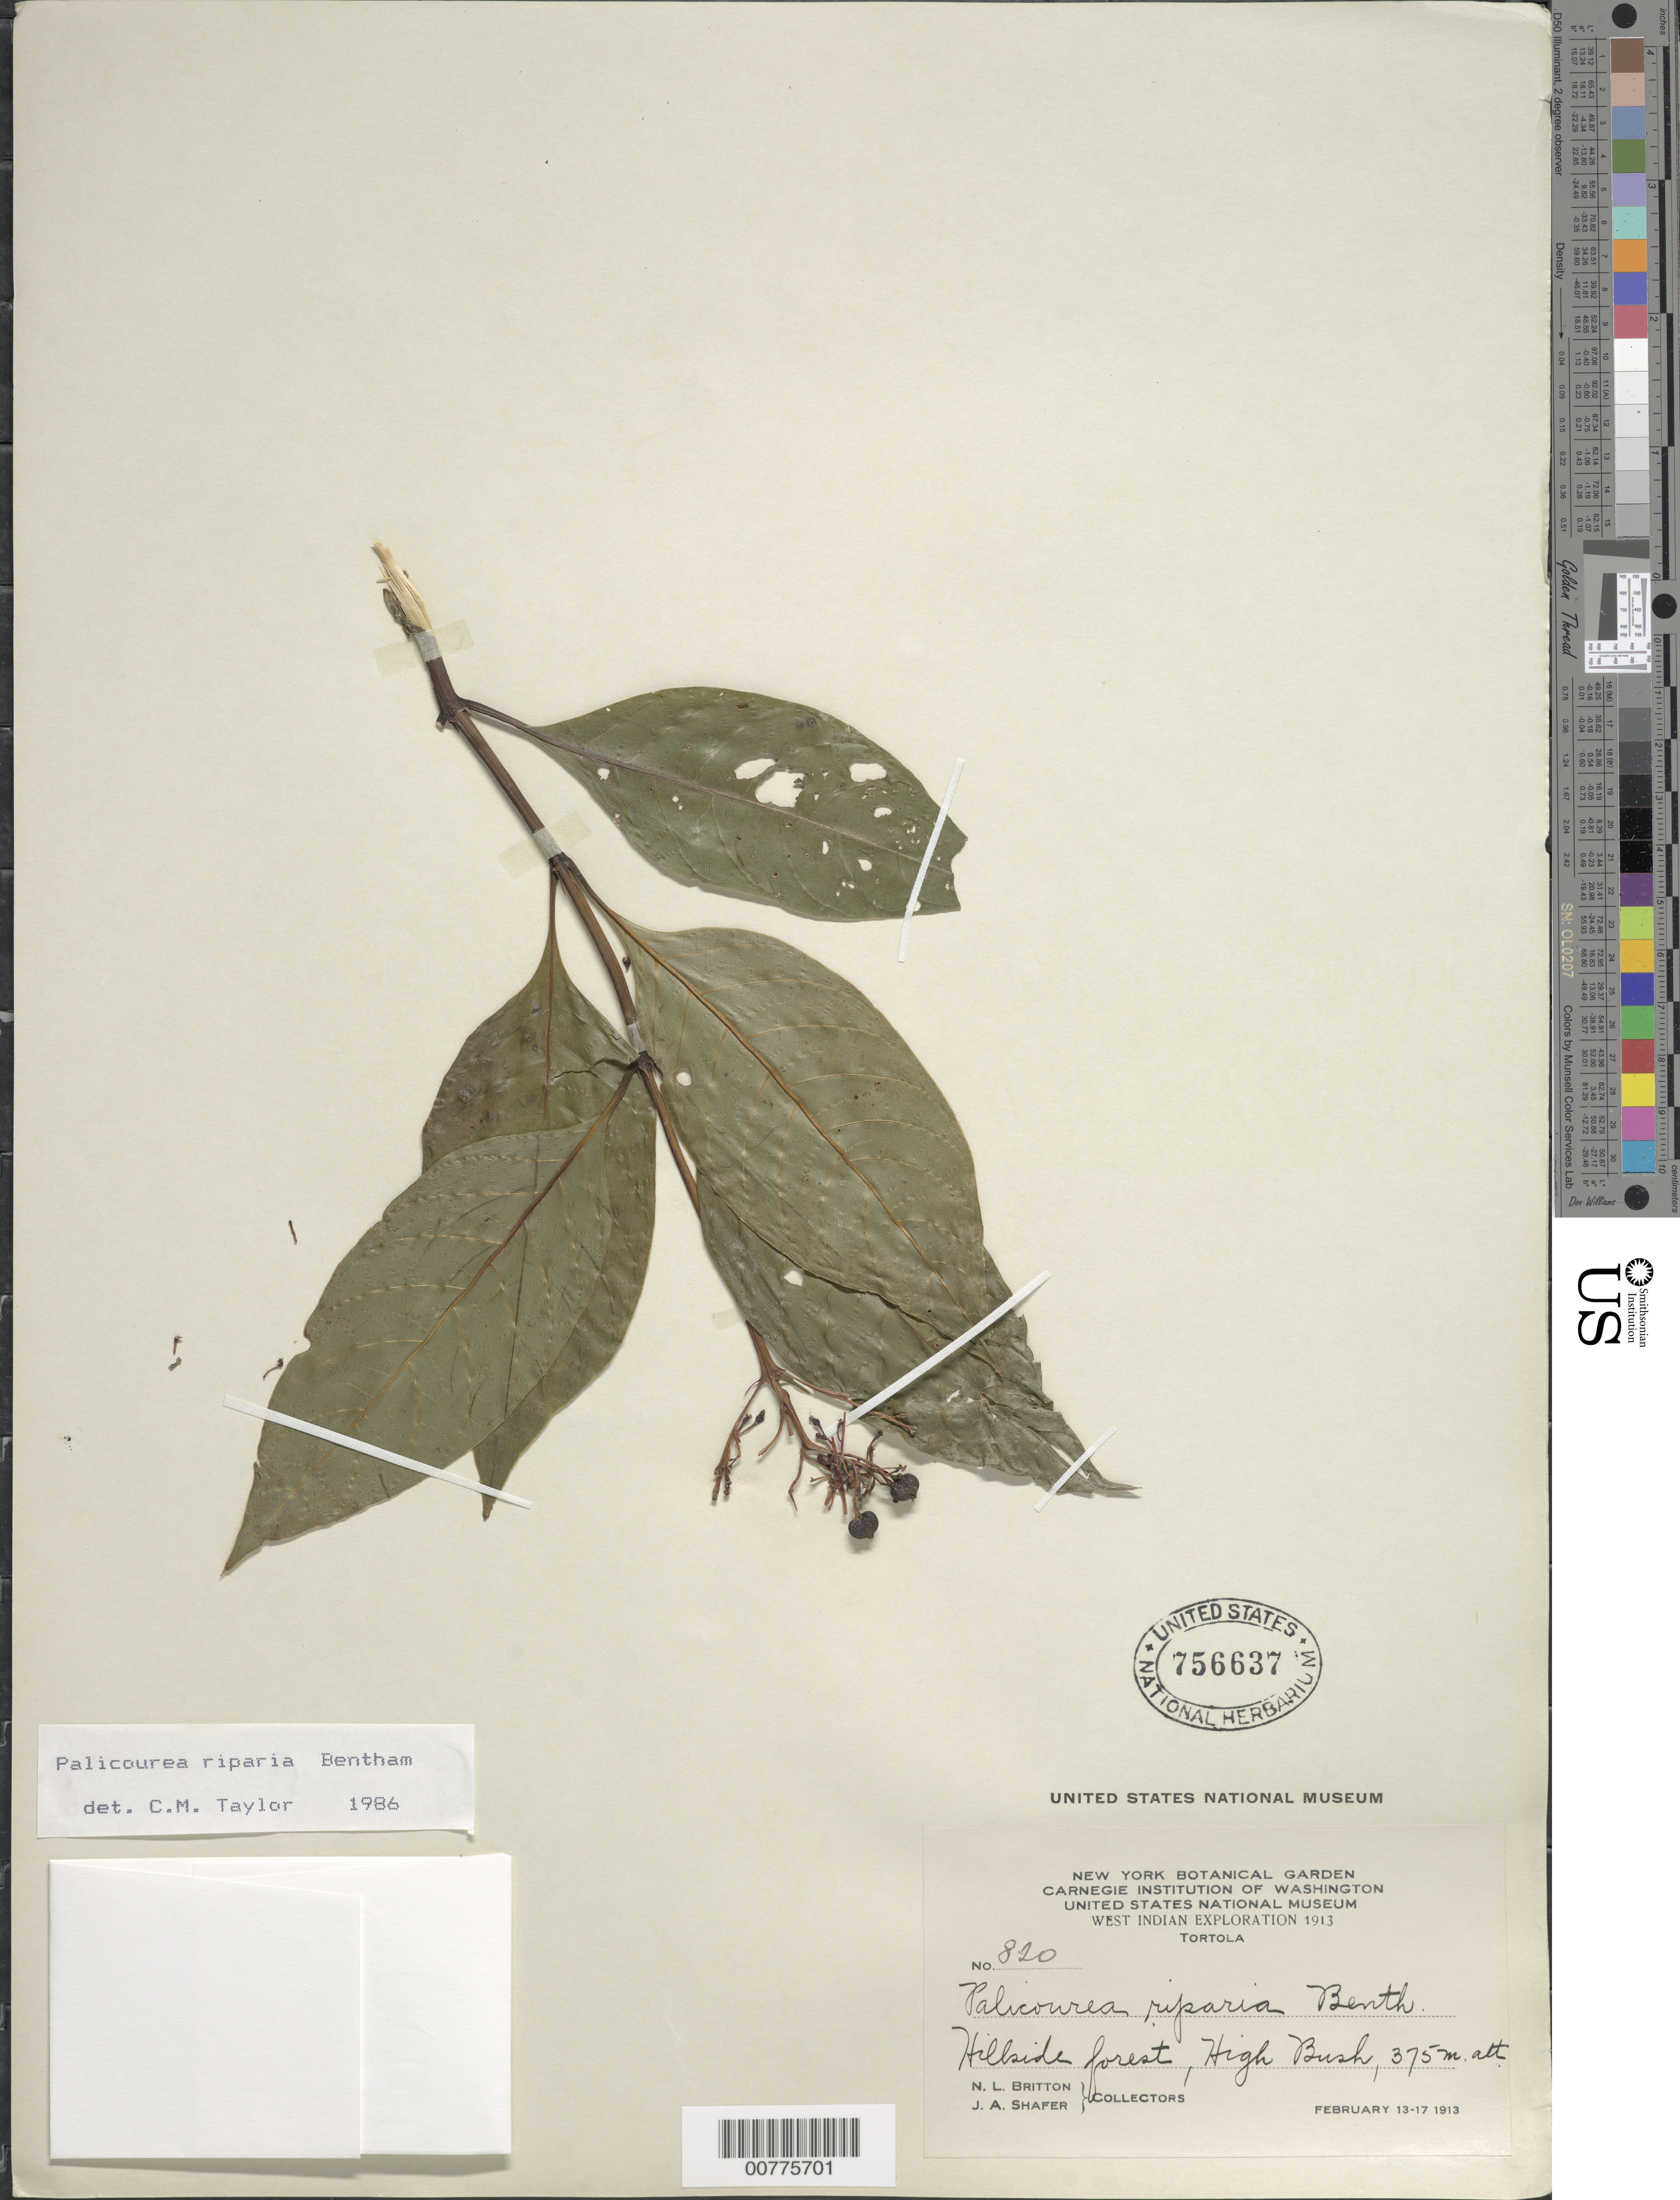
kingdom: Plantae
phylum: Tracheophyta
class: Magnoliopsida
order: Gentianales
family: Rubiaceae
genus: Palicourea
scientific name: Palicourea croceoides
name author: Desv. ex Ham.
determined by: Taylor, Charlotte M.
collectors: N. Britton & J. A. Shafer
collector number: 820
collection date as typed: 13 Feb 1913 to 17 Feb 1913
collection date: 1913-02-13/1913-02-17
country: British Virgin Islands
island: Tortola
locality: Hillside forest, High Bush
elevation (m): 375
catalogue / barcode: US 756637